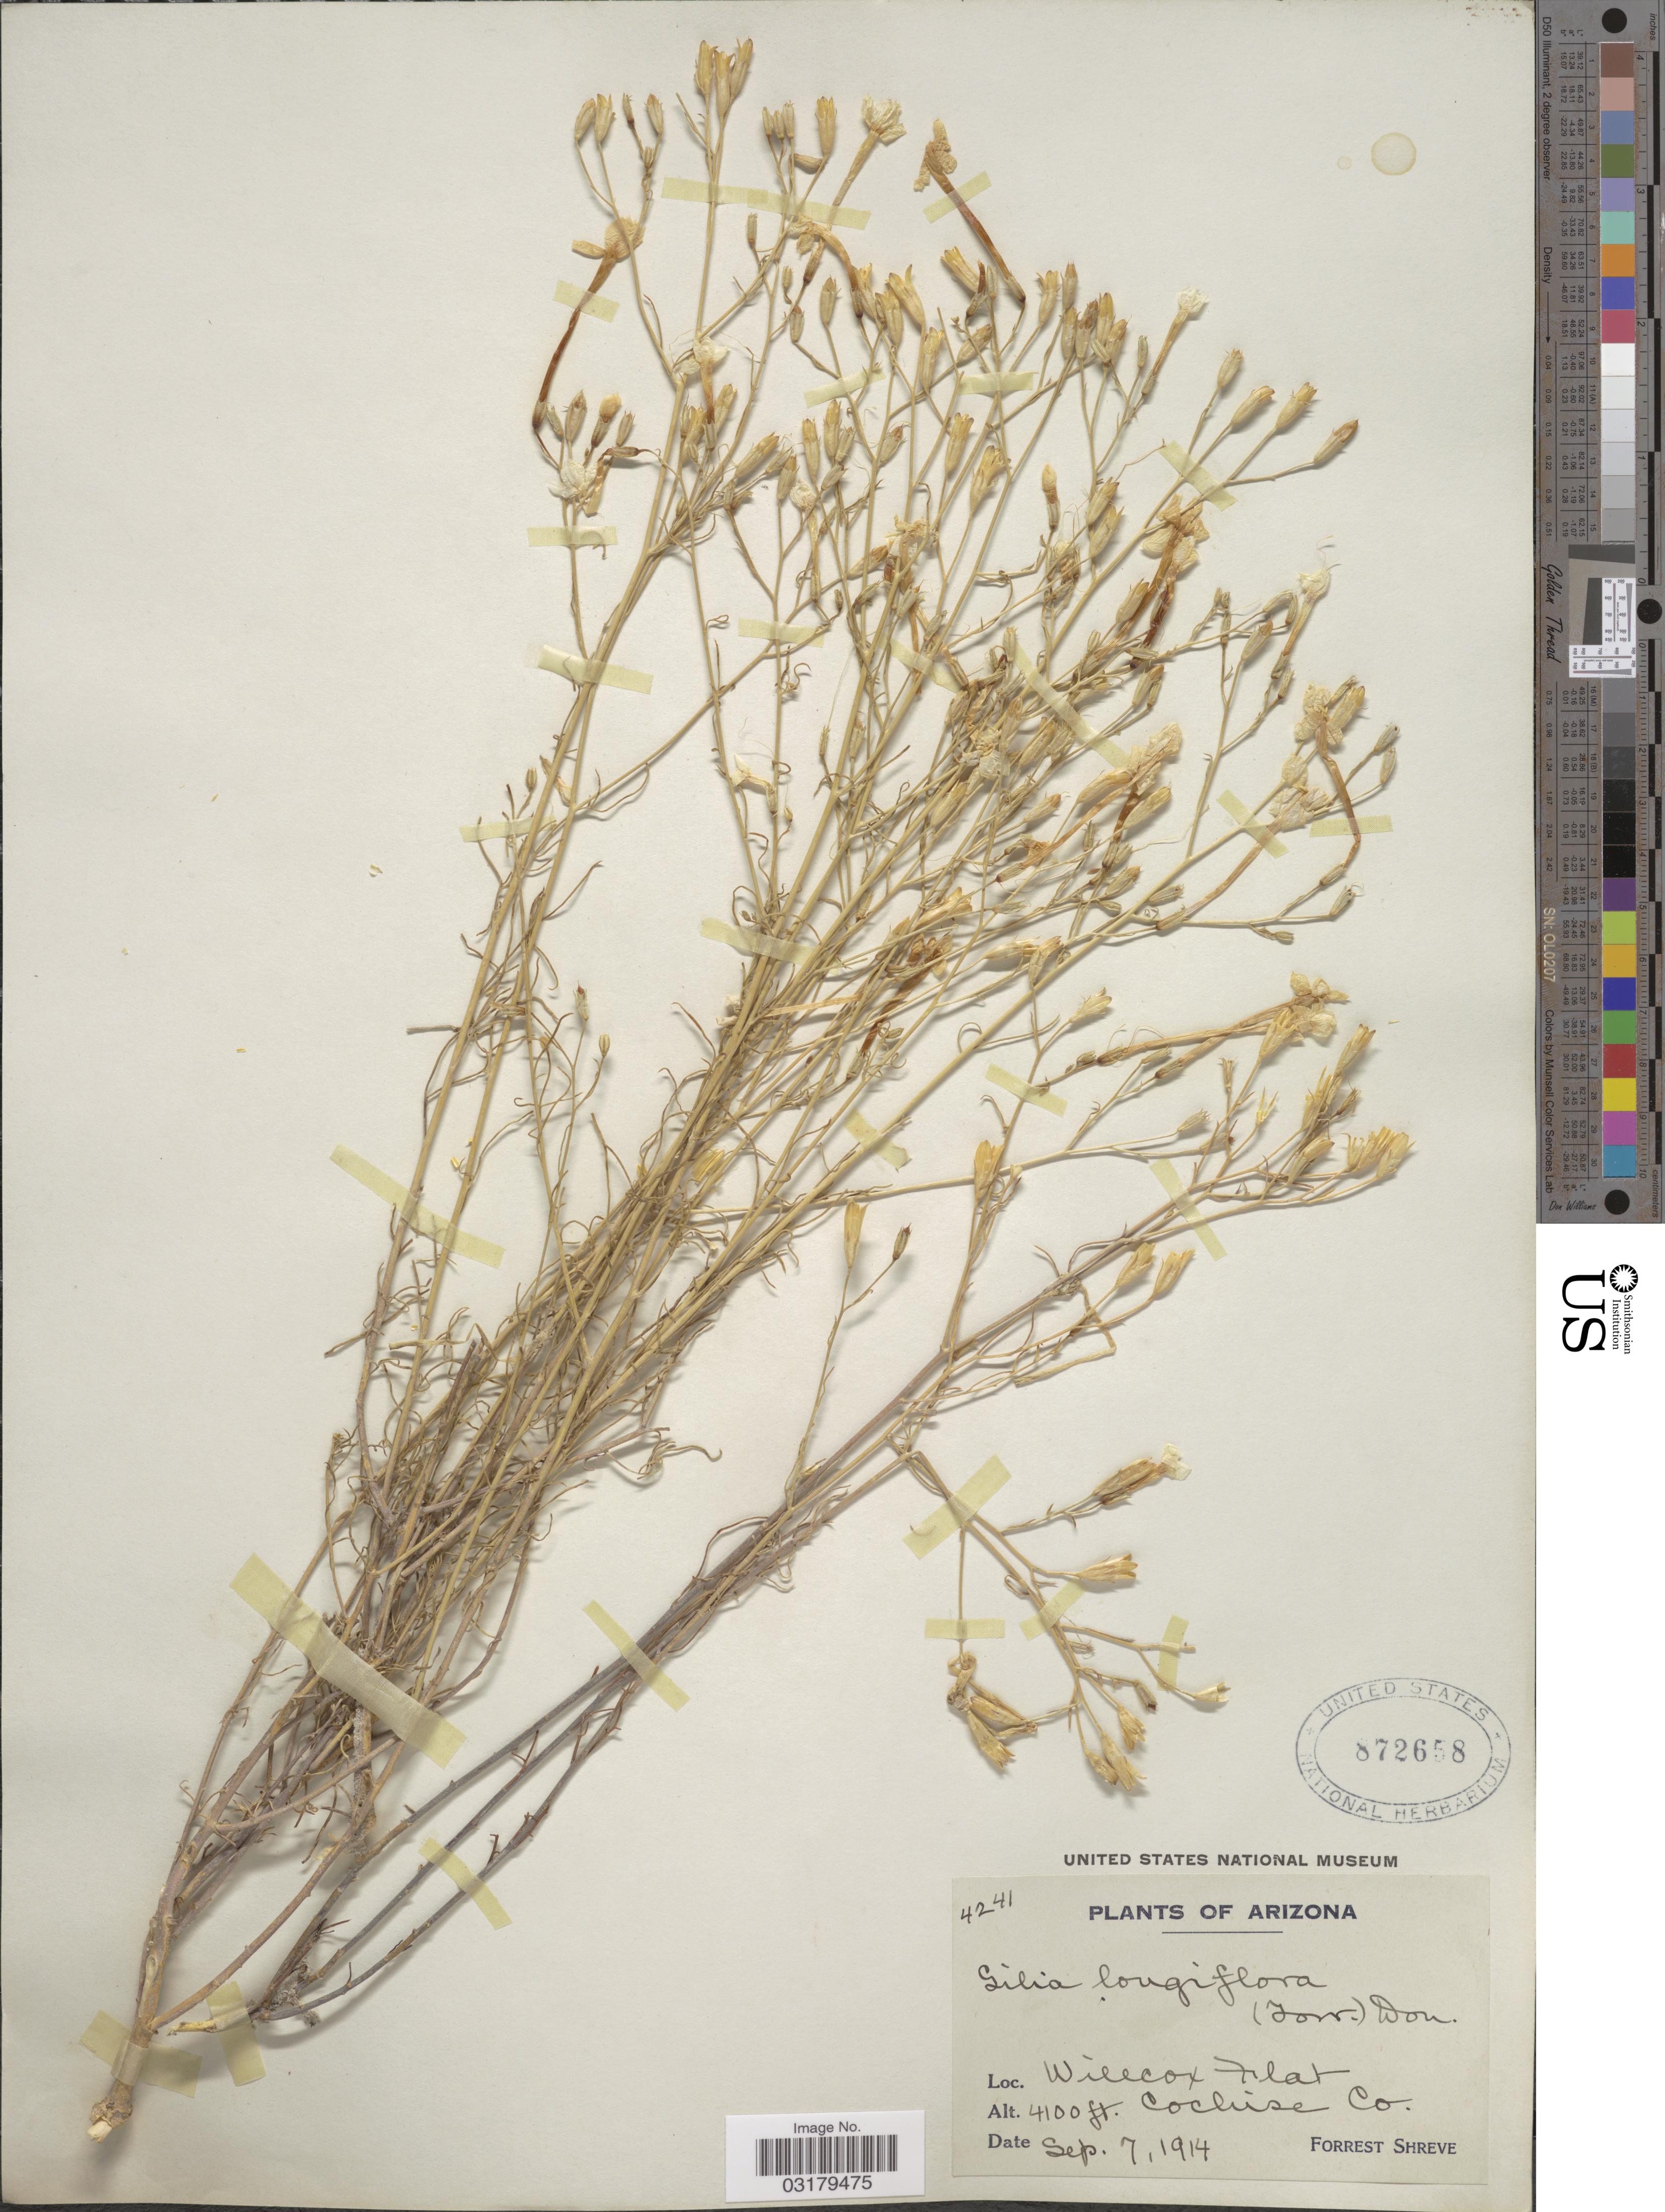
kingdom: Plantae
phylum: Tracheophyta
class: Magnoliopsida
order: Ericales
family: Polemoniaceae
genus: Ipomopsis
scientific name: Ipomopsis longiflora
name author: (Torr.) V.E. Grant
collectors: F. Shreve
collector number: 4241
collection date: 1914-09-07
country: United States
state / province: Arizona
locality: Willcox Flat. Cochise Co.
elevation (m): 1250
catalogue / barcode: US 872658